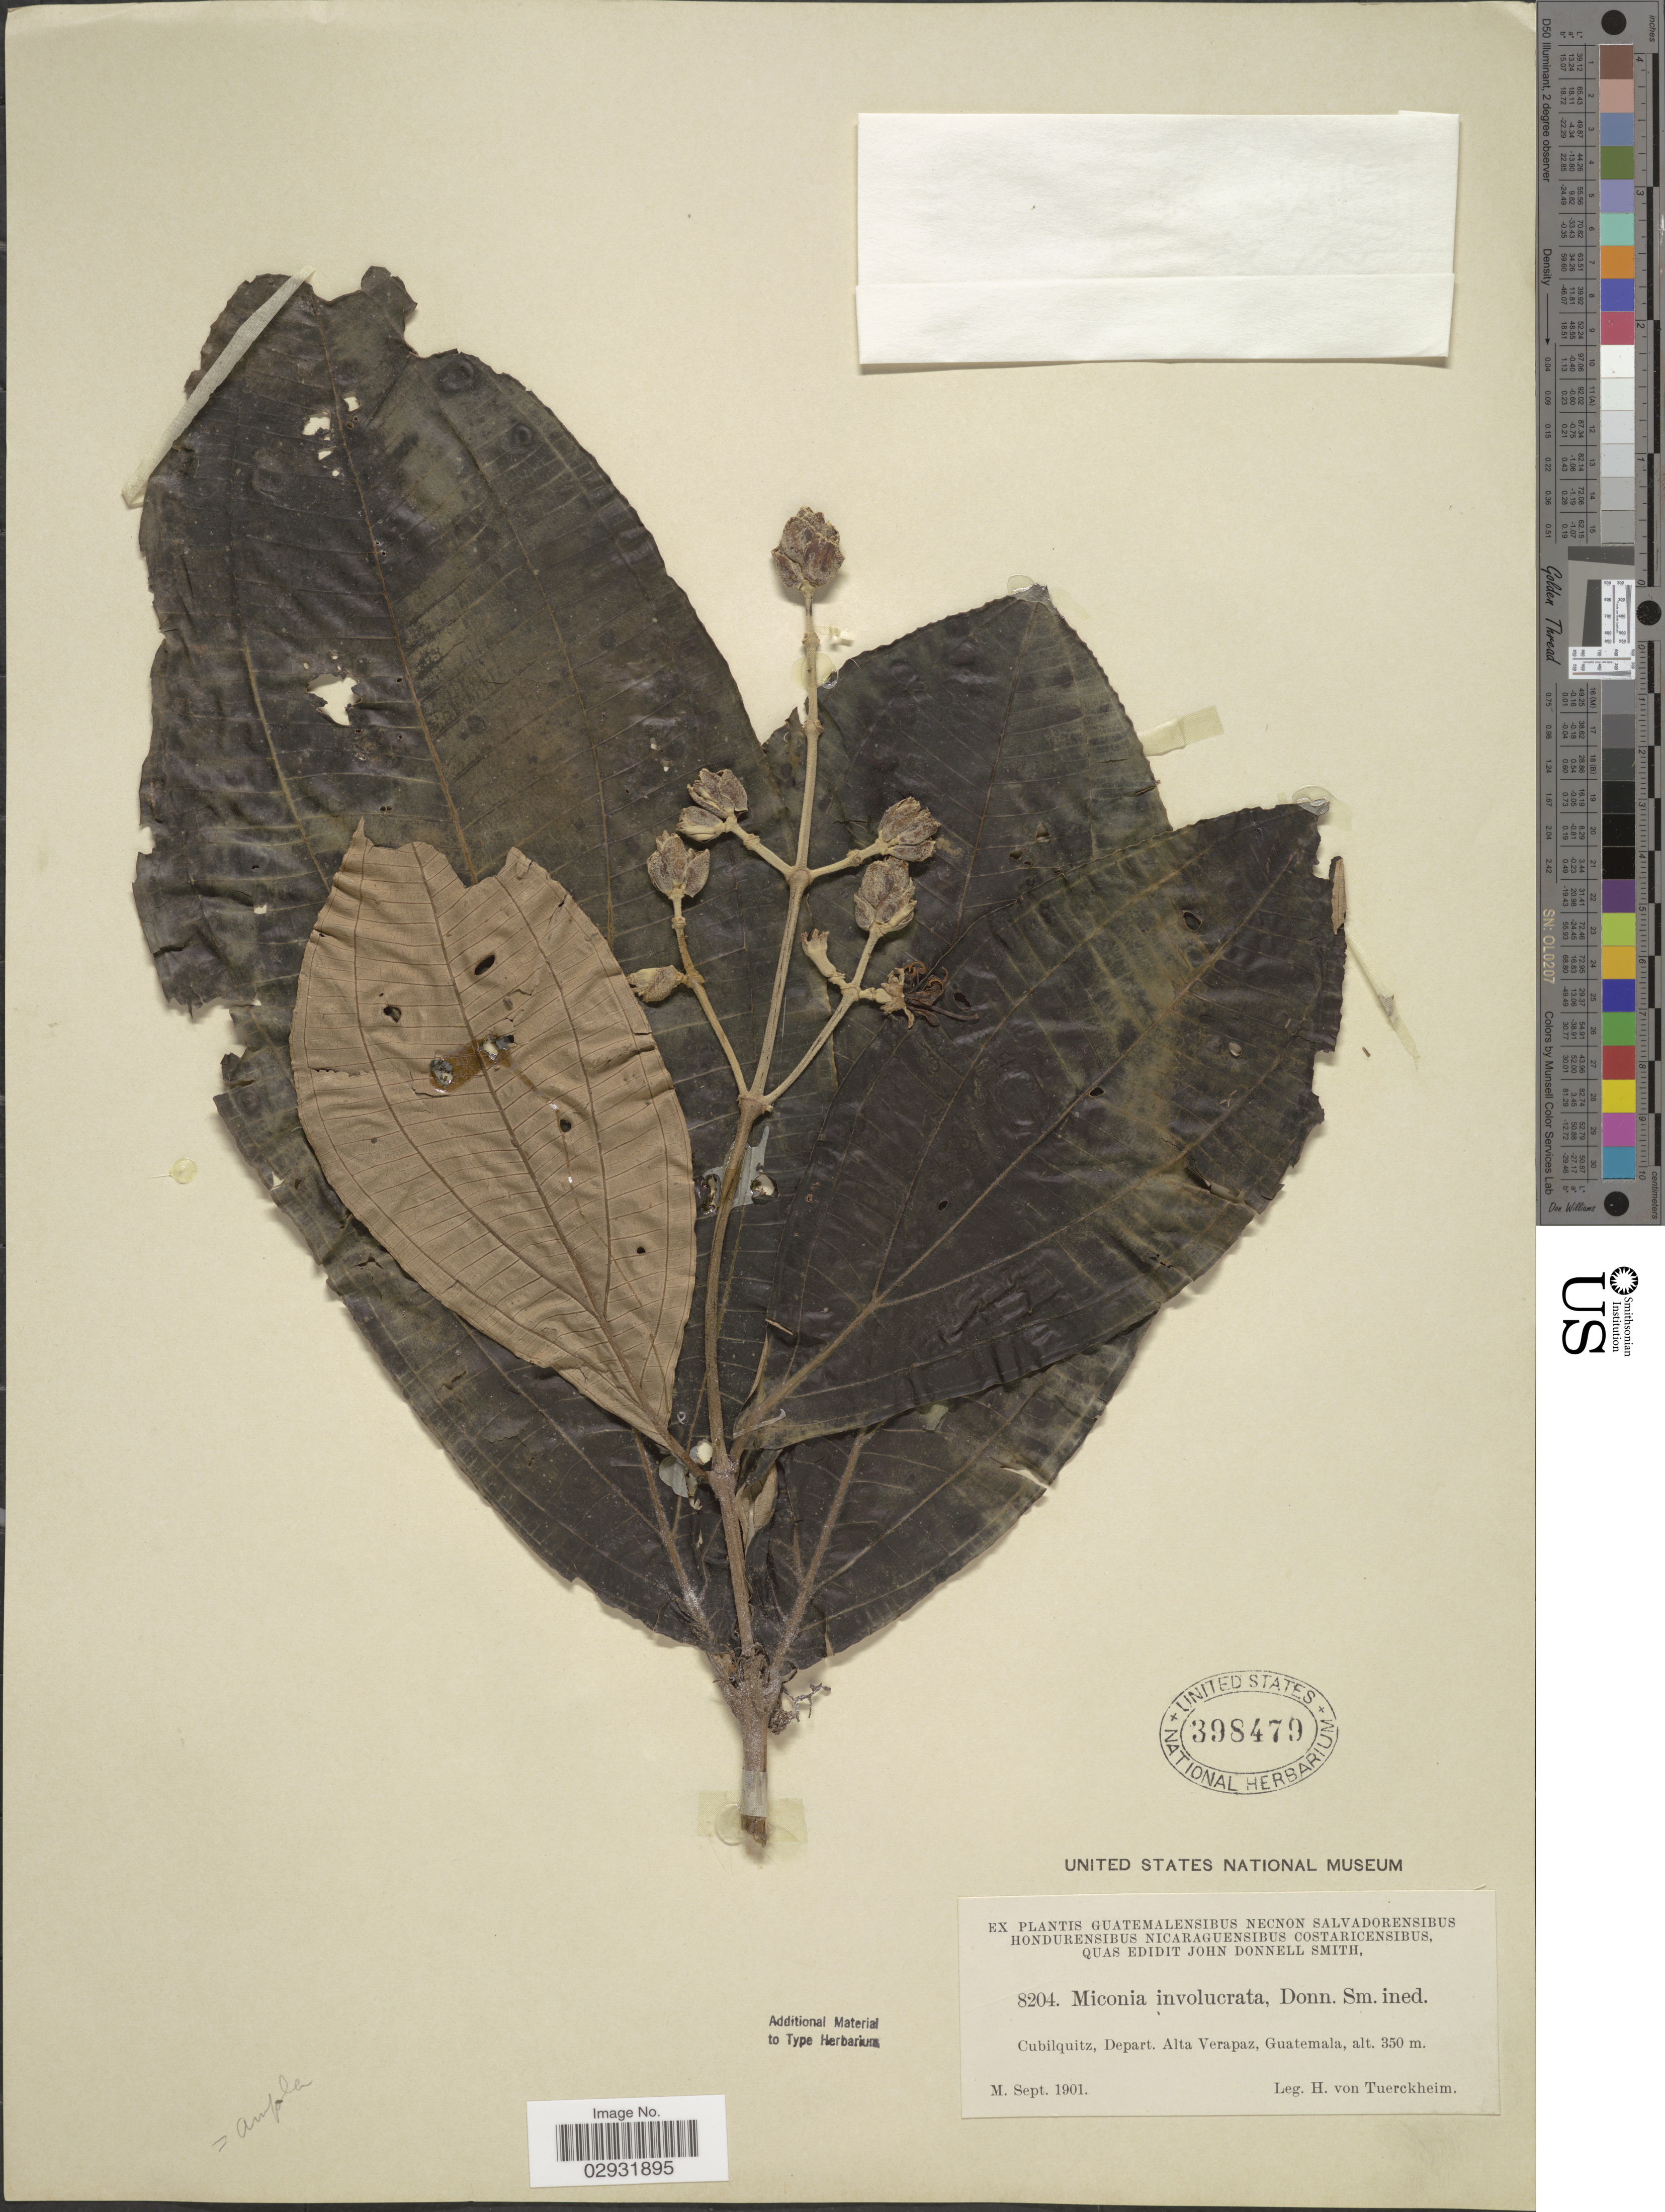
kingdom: Plantae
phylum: Tracheophyta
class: Magnoliopsida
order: Myrtales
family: Melastomataceae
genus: Miconia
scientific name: Miconia ampla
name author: Triana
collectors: H. von Türckheim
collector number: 8204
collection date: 1901-09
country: Guatemala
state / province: Alta Verapaz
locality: Cubilquitz, Depart. Alta Verapaz.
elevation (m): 350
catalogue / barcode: US 398479